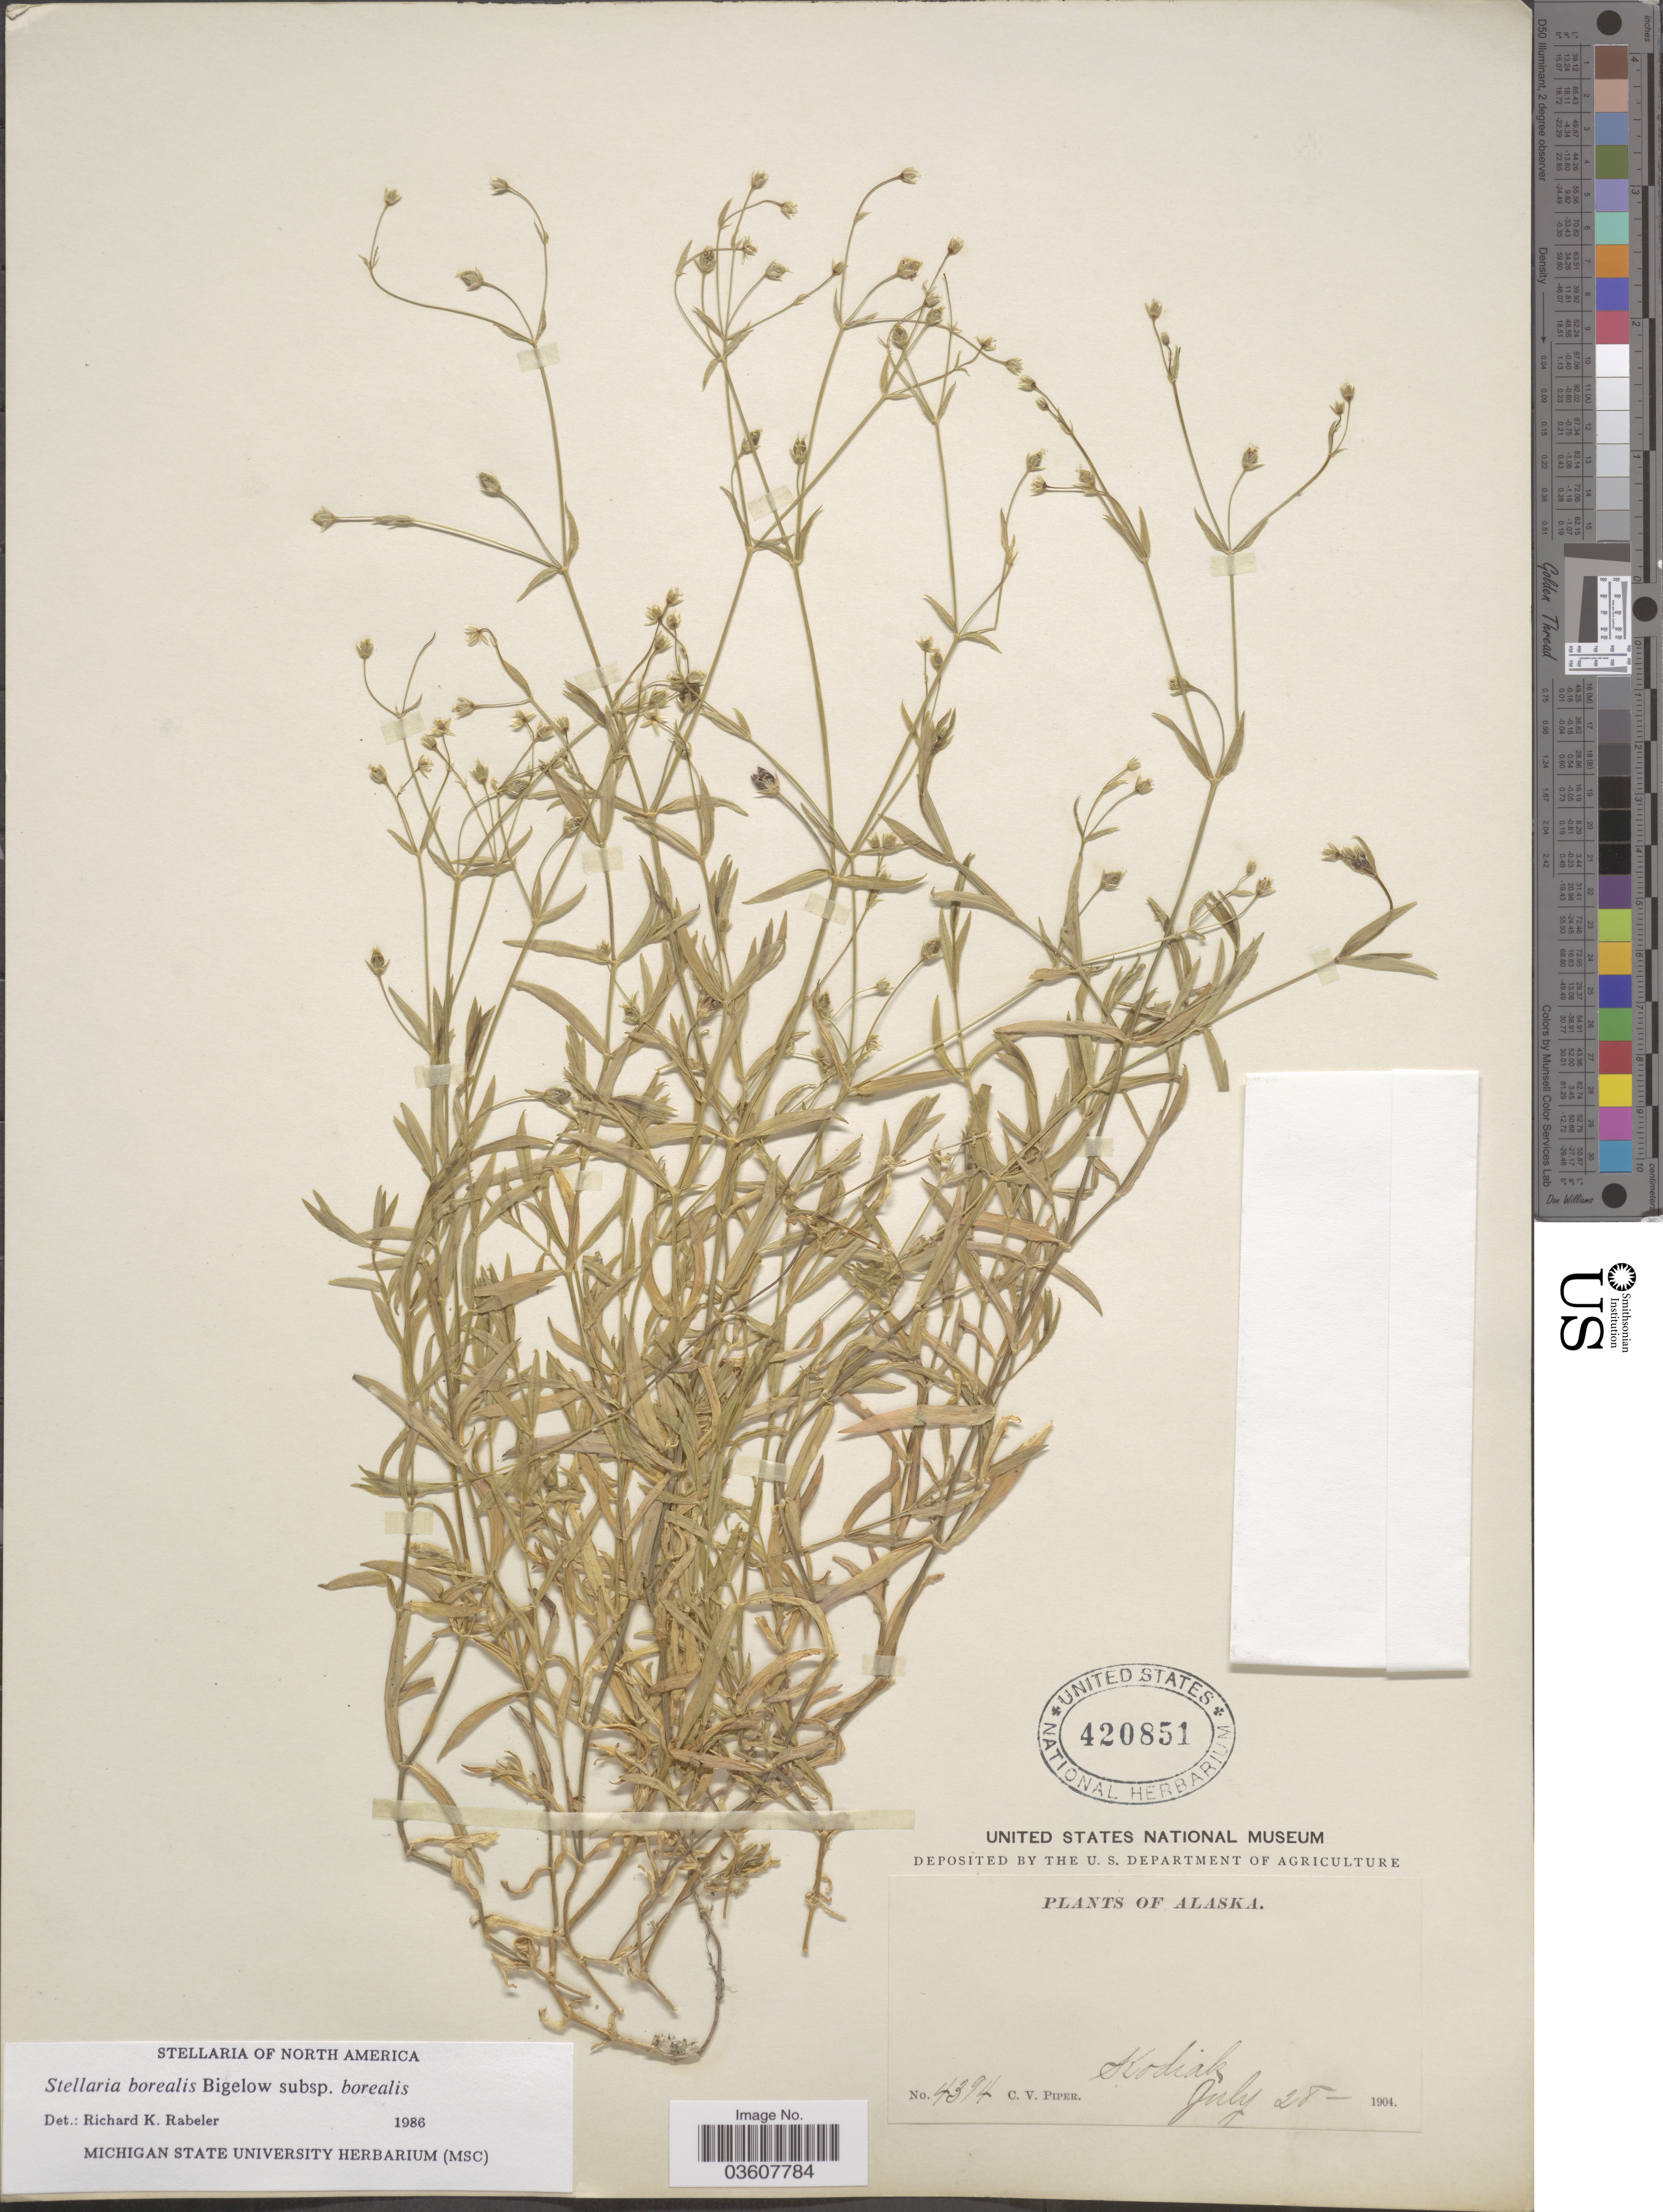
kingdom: Plantae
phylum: Tracheophyta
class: Magnoliopsida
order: Caryophyllales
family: Caryophyllaceae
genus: Stellaria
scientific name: Stellaria borealis subsp. borealis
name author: Bigelow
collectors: C. V. Piper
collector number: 4394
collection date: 1904-07-28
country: United States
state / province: Alaska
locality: Kodiak.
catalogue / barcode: US 420851